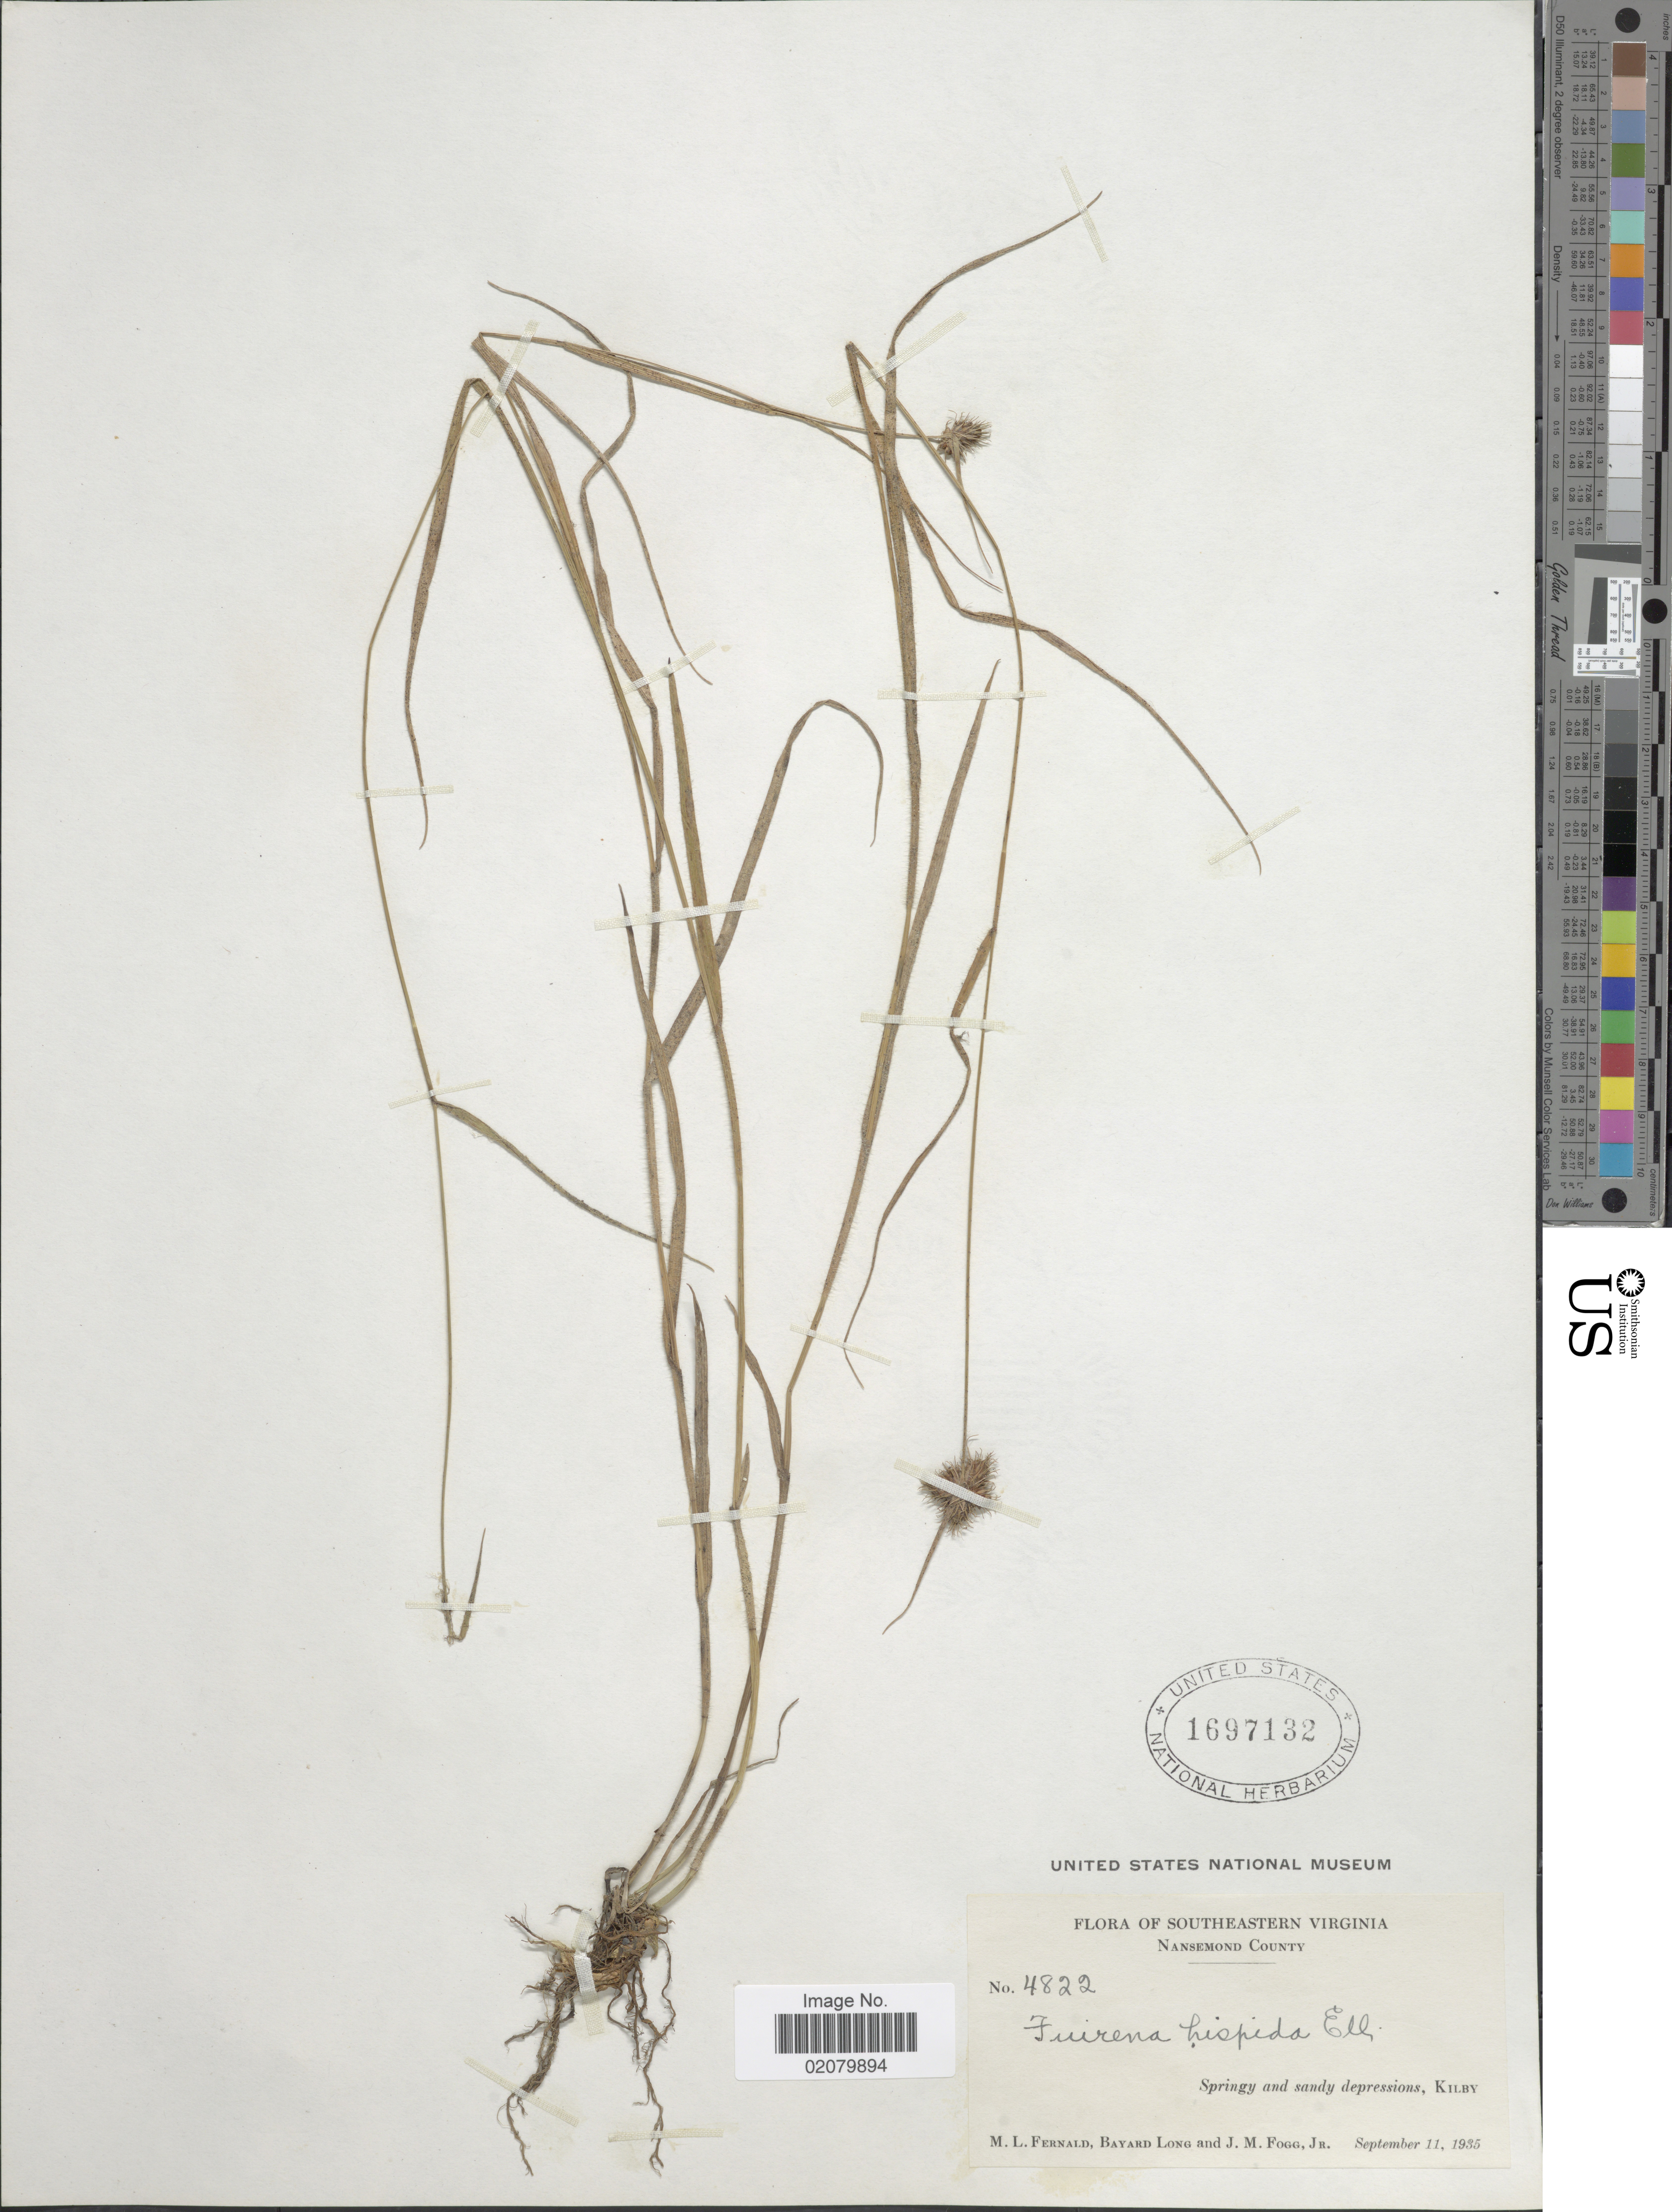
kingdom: Plantae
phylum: Tracheophyta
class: Liliopsida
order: Poales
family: Cyperaceae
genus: Fuirena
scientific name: Fuirena squarrosa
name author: Michx.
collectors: M. L. Fernald, B. Long & J. Fogg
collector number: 4822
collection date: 1935-09-11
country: United States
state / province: Virginia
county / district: City of Suffolk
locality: Southeastern Virginia, Nansemond County, Kilby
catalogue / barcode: US 1697132